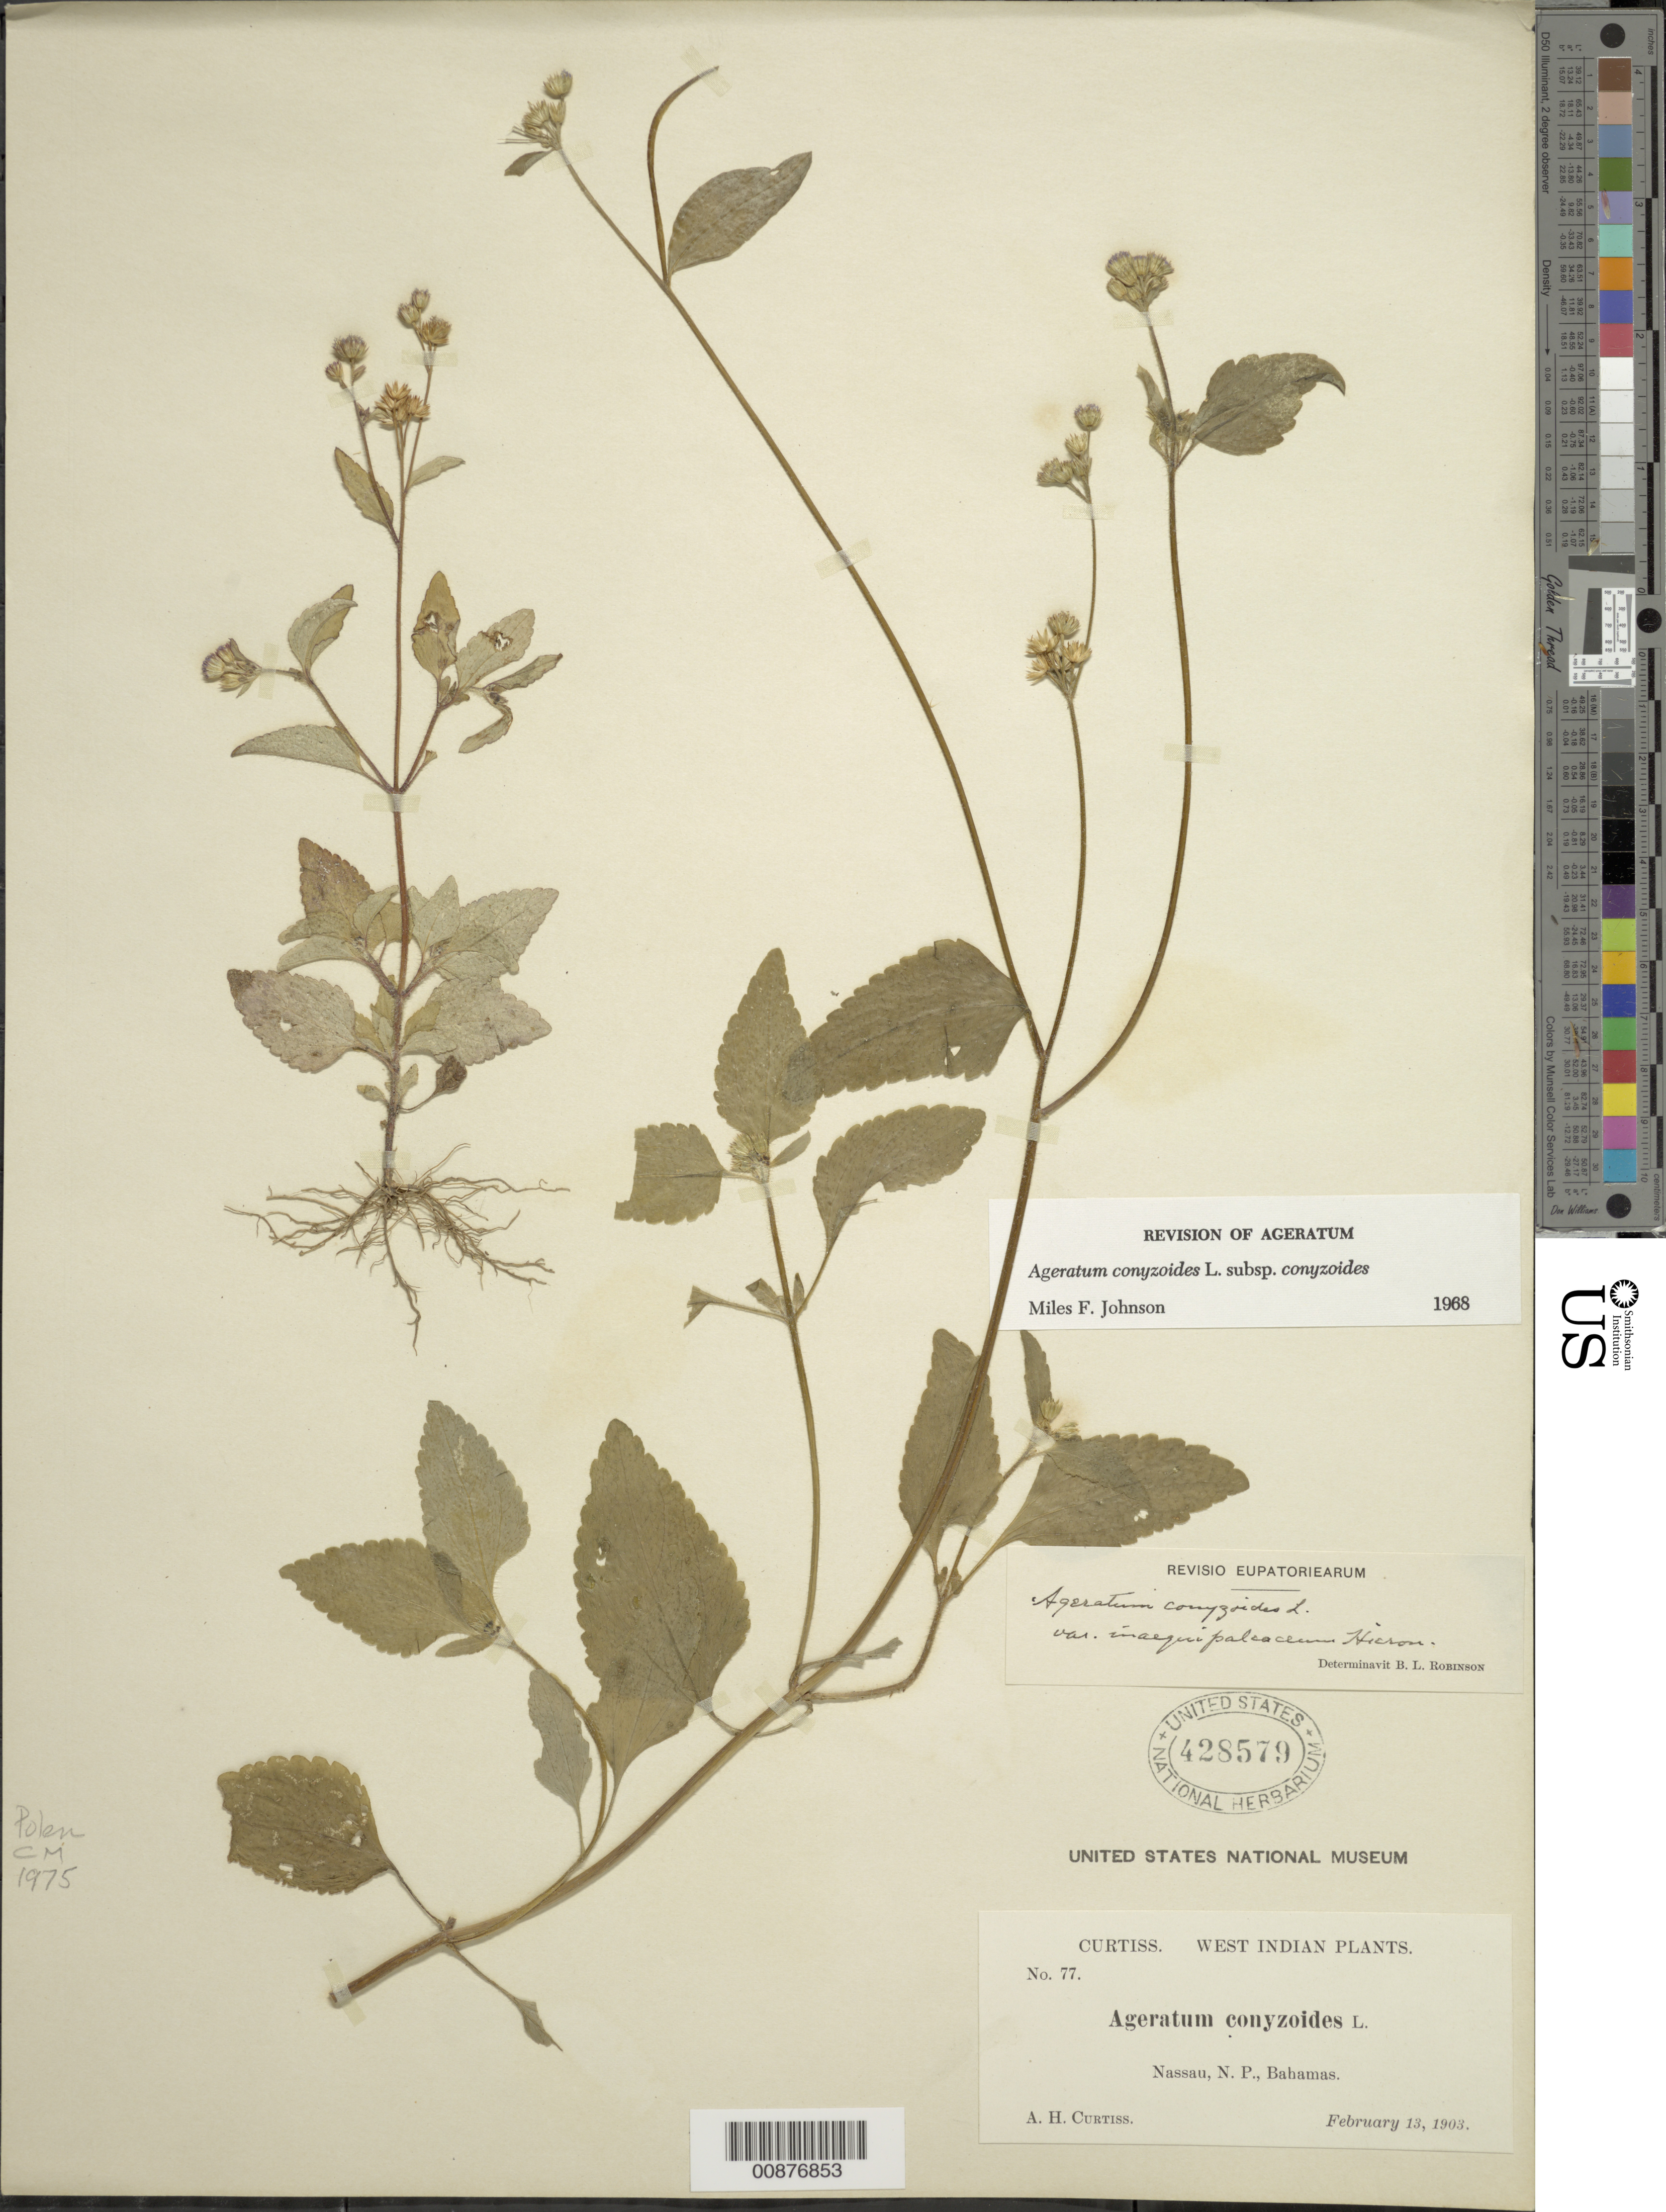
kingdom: Plantae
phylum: Tracheophyta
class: Magnoliopsida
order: Asterales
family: Asteraceae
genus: Ageratum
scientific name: Ageratum conyzoides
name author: L.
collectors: A. H. Curtiss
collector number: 77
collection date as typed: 13 Feb 1903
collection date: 1903-02-13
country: Bahamas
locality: Nassau, N. P.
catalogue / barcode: US 428579